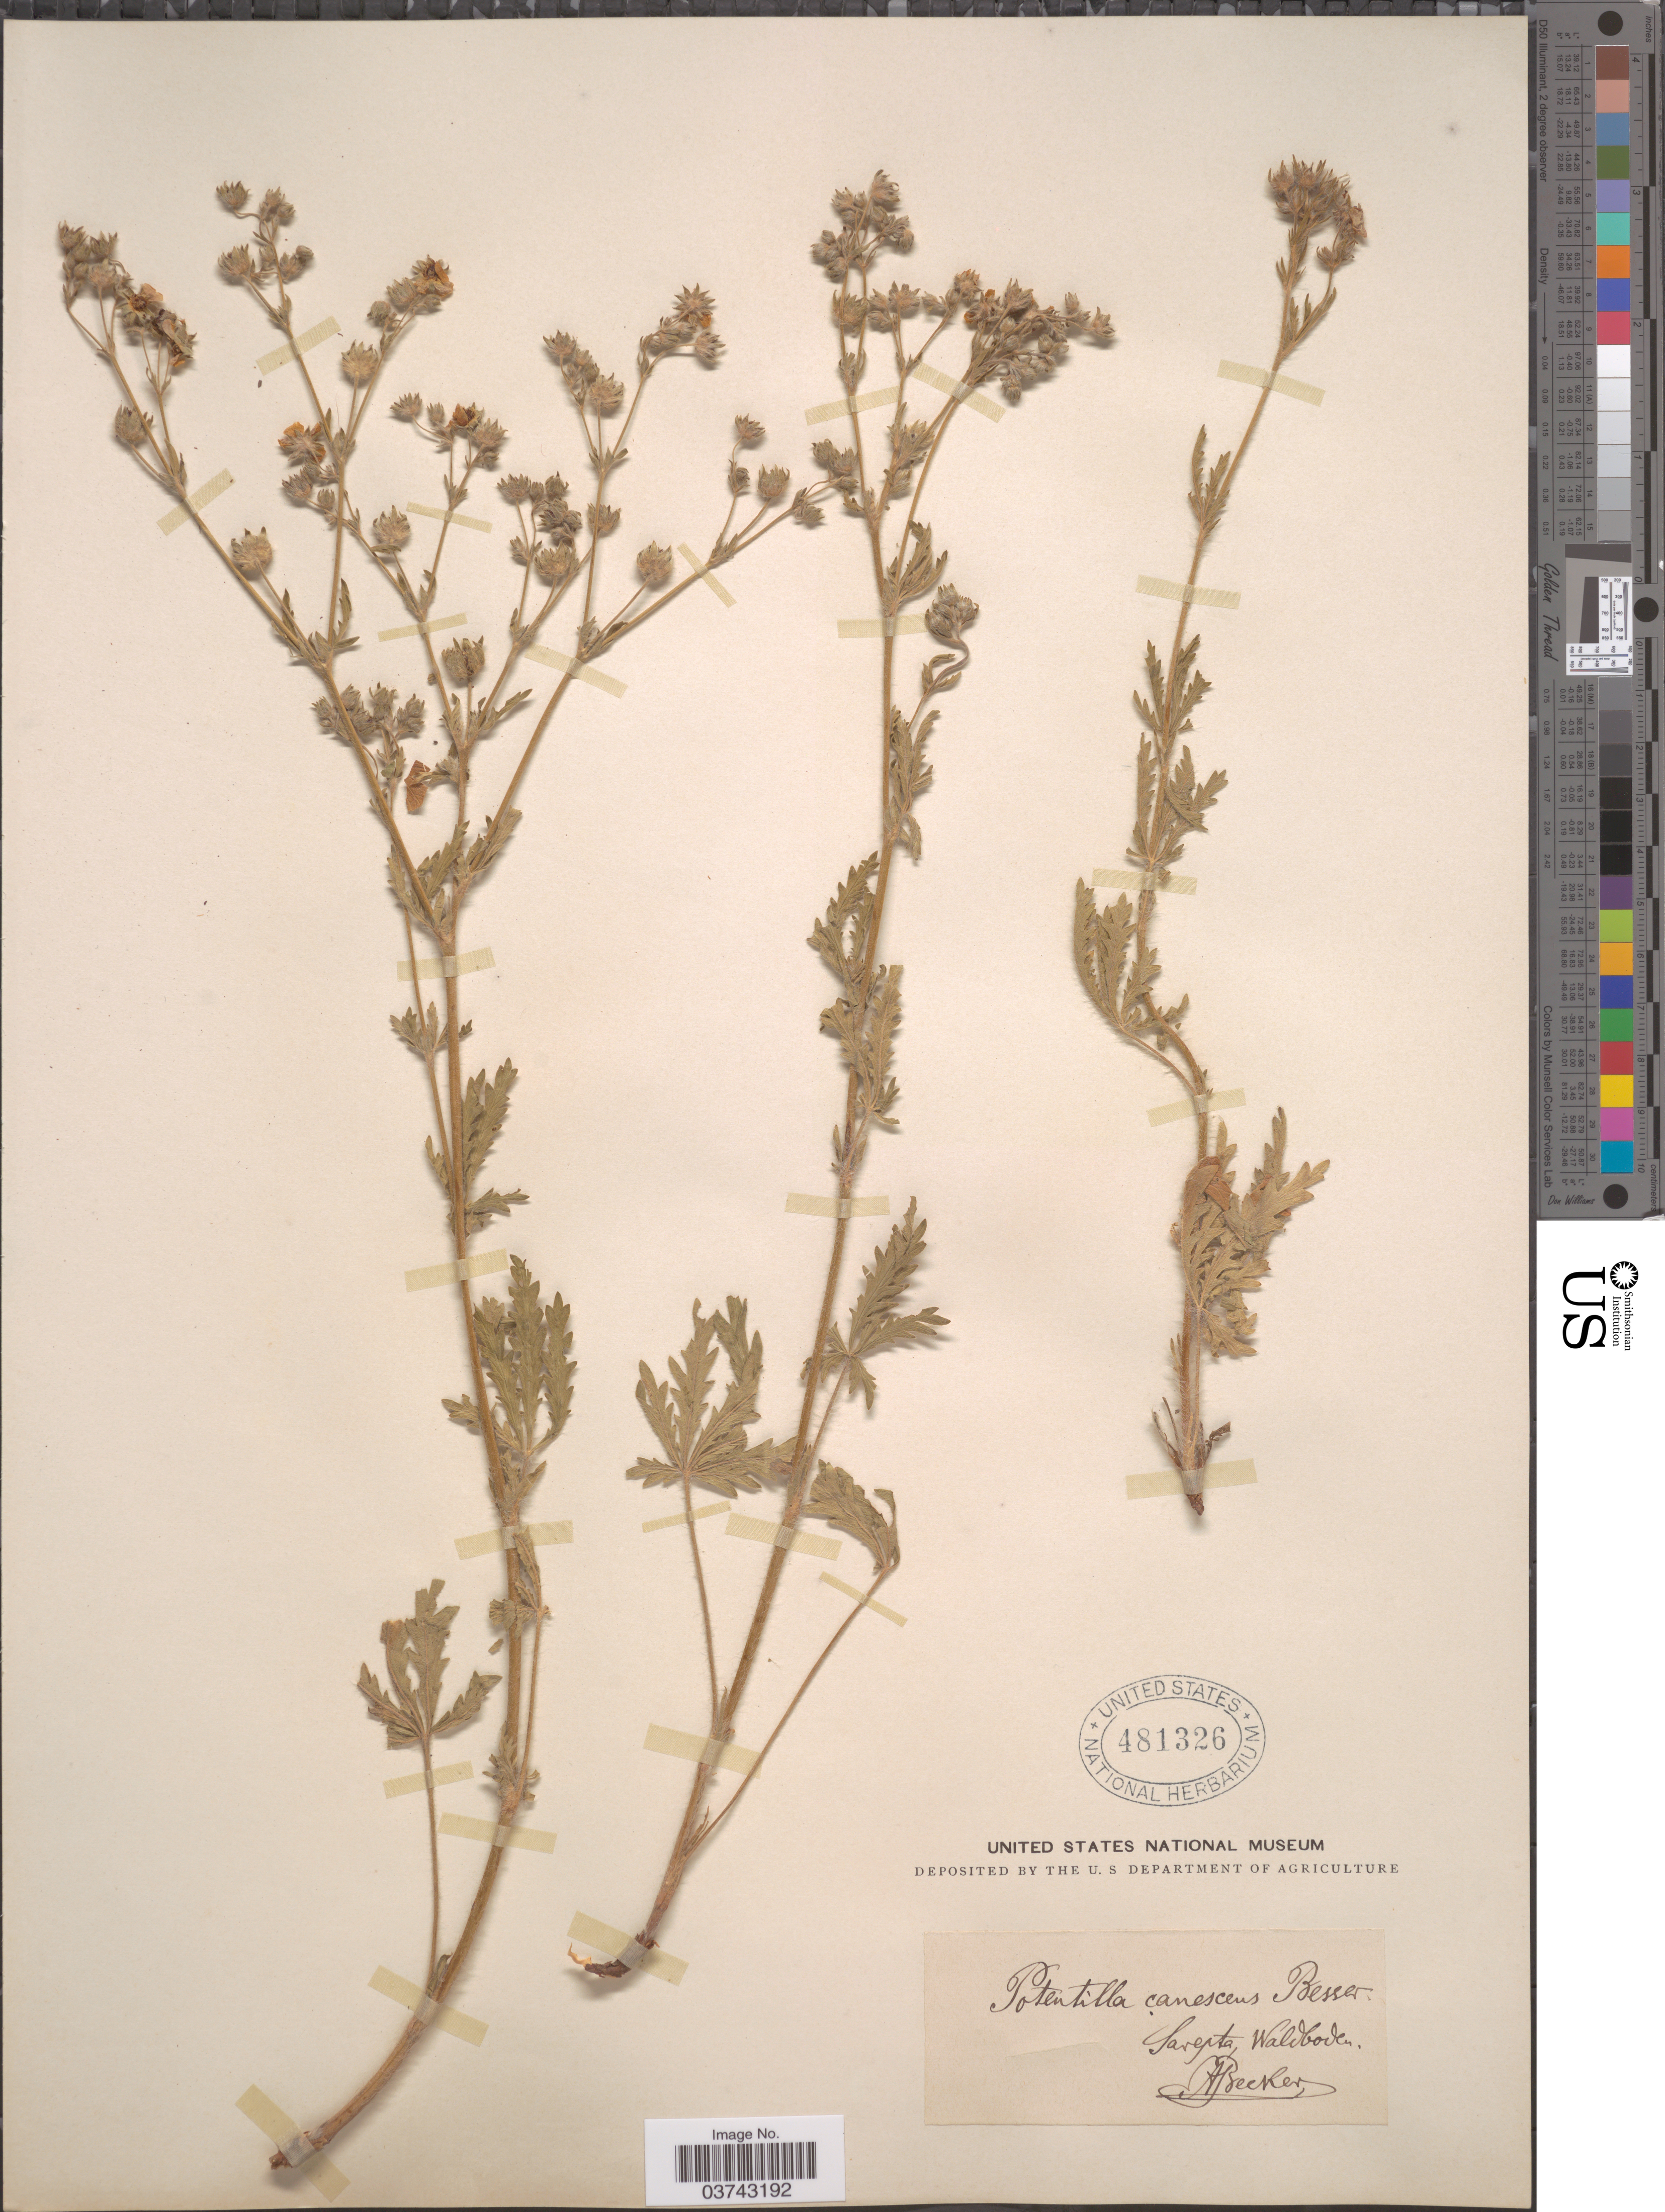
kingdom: Plantae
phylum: Tracheophyta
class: Magnoliopsida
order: Rosales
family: Rosaceae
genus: Potentilla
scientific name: Potentilla canescens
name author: Besser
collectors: A. Becker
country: Russian Federation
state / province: Volgograd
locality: Sarepta, Waldboden.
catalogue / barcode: US 481326